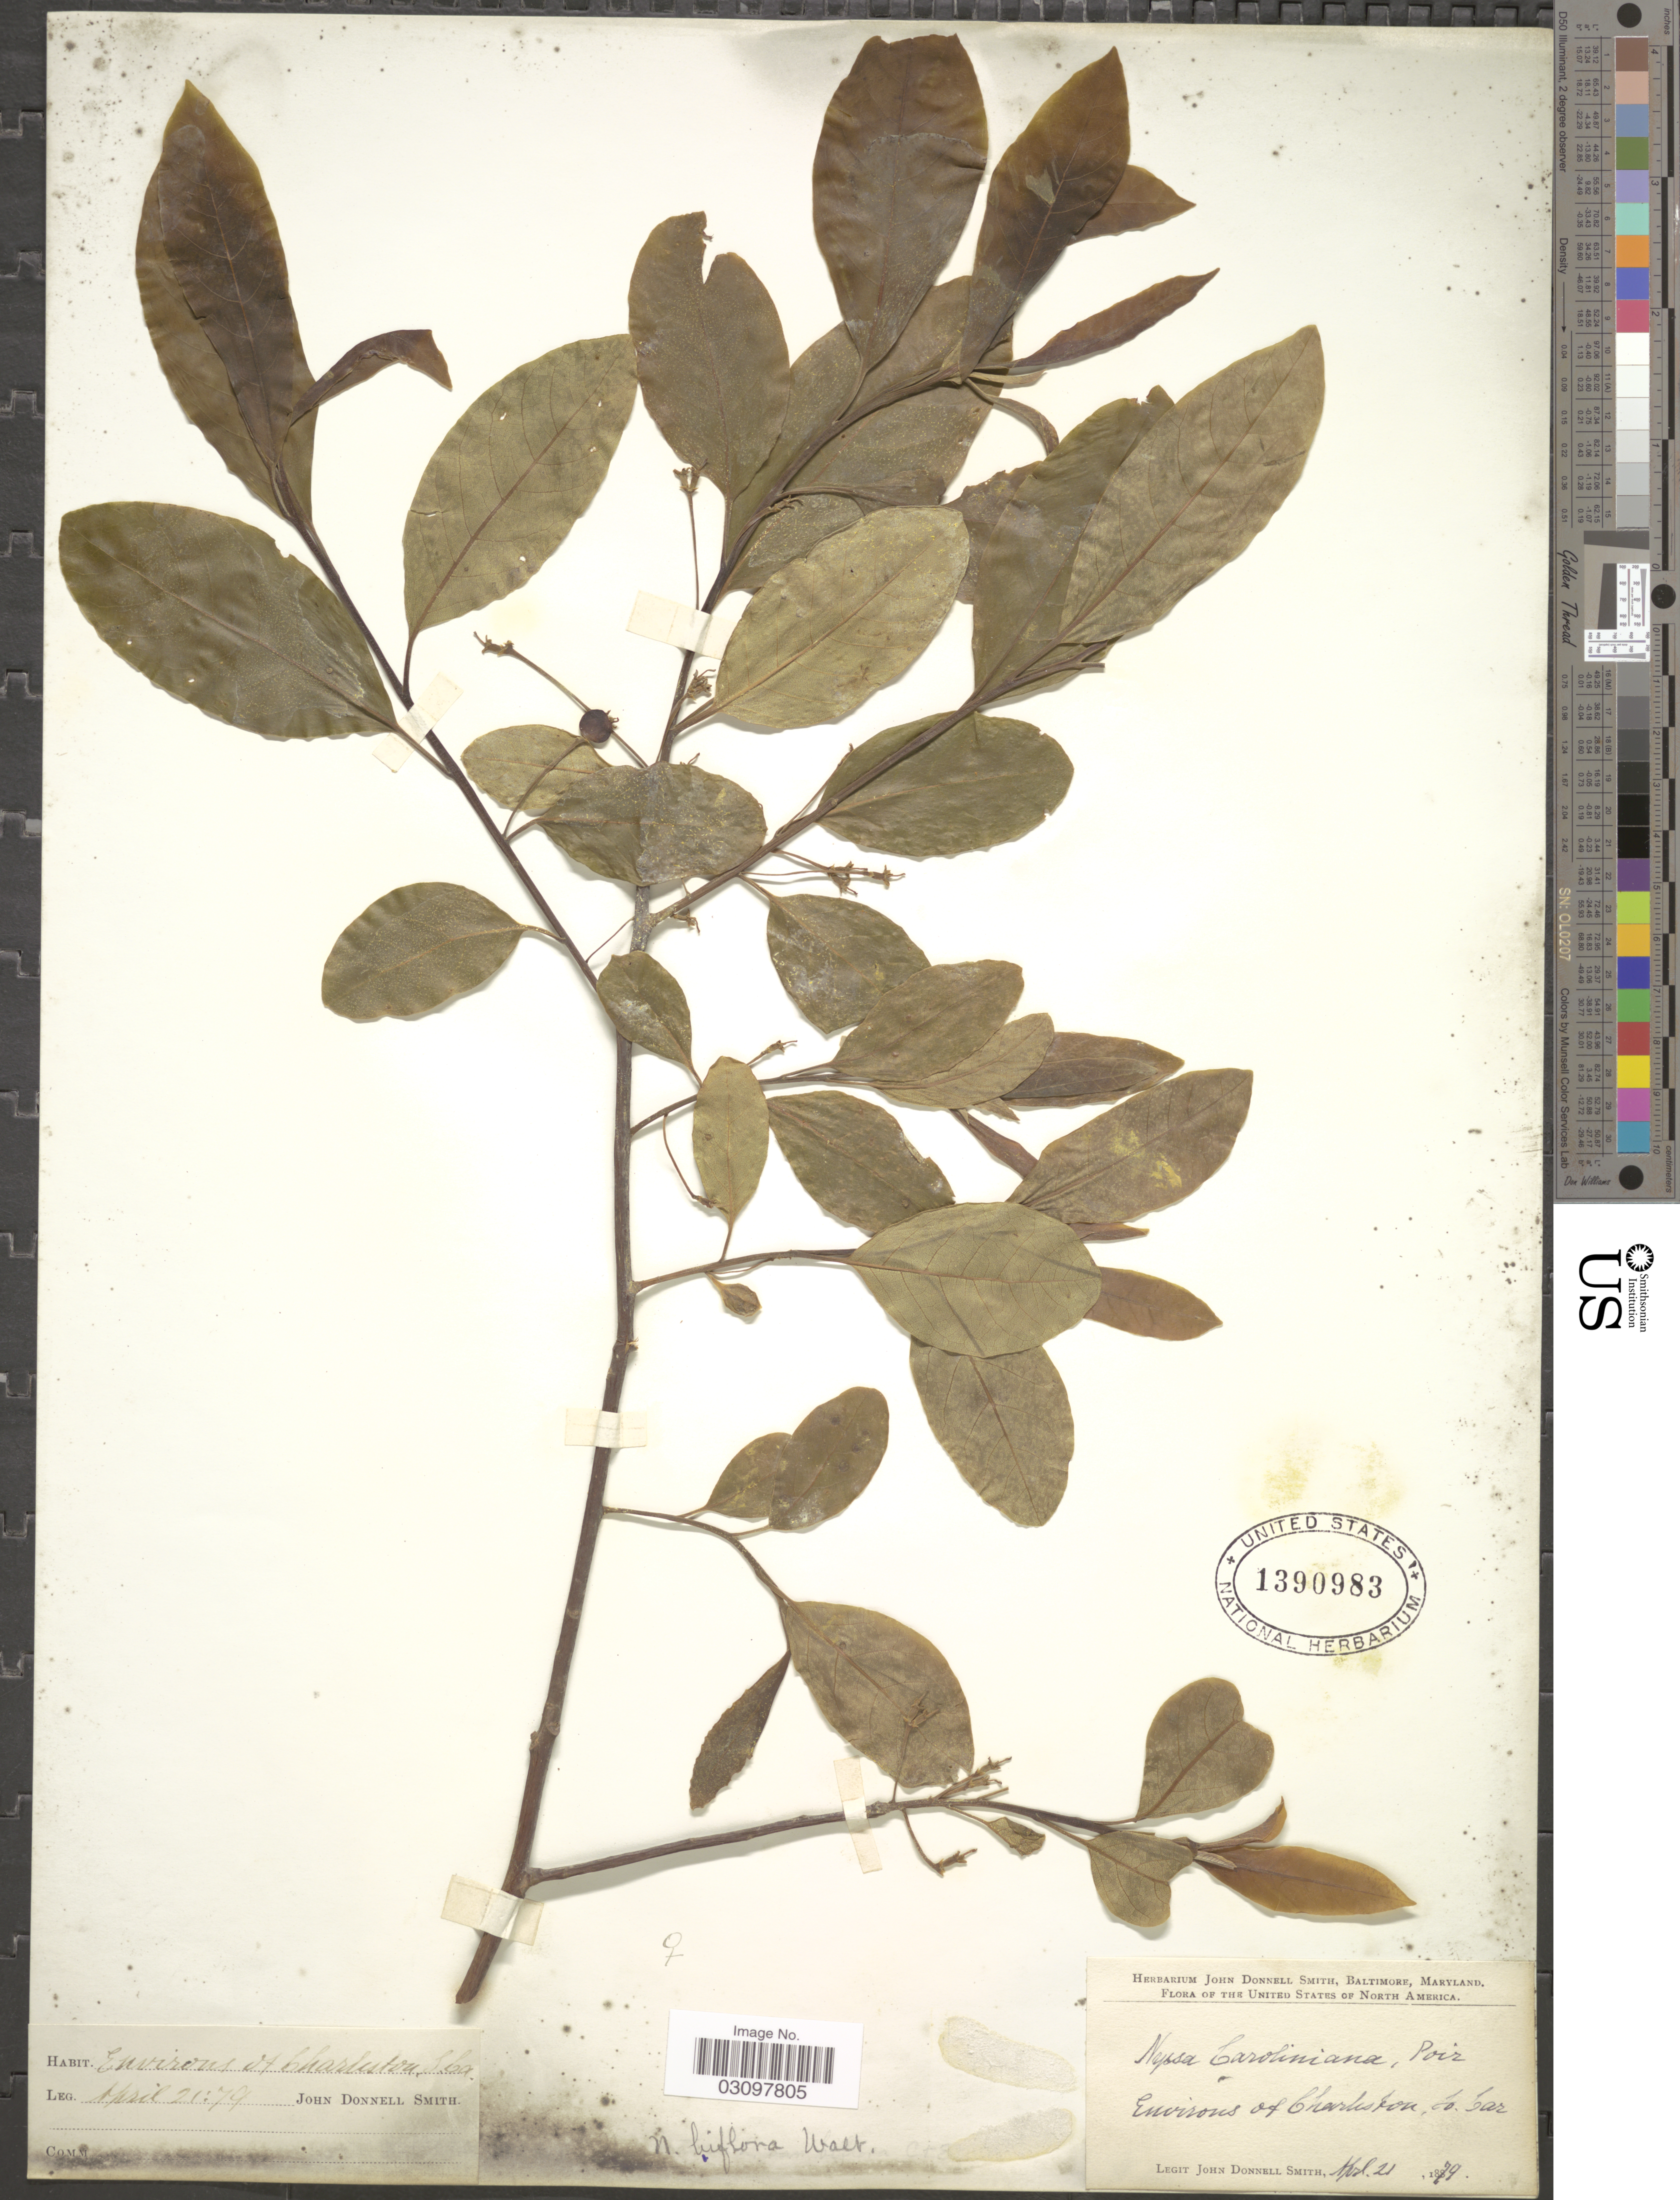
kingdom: Plantae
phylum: Tracheophyta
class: Magnoliopsida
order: Cornales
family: Nyssaceae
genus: Nyssa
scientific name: Nyssa biflora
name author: Walter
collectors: J. Donnell Smith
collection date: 1879-04-21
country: United States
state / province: South Carolina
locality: Environs of Charleston, So. Car.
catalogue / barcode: US 1390983